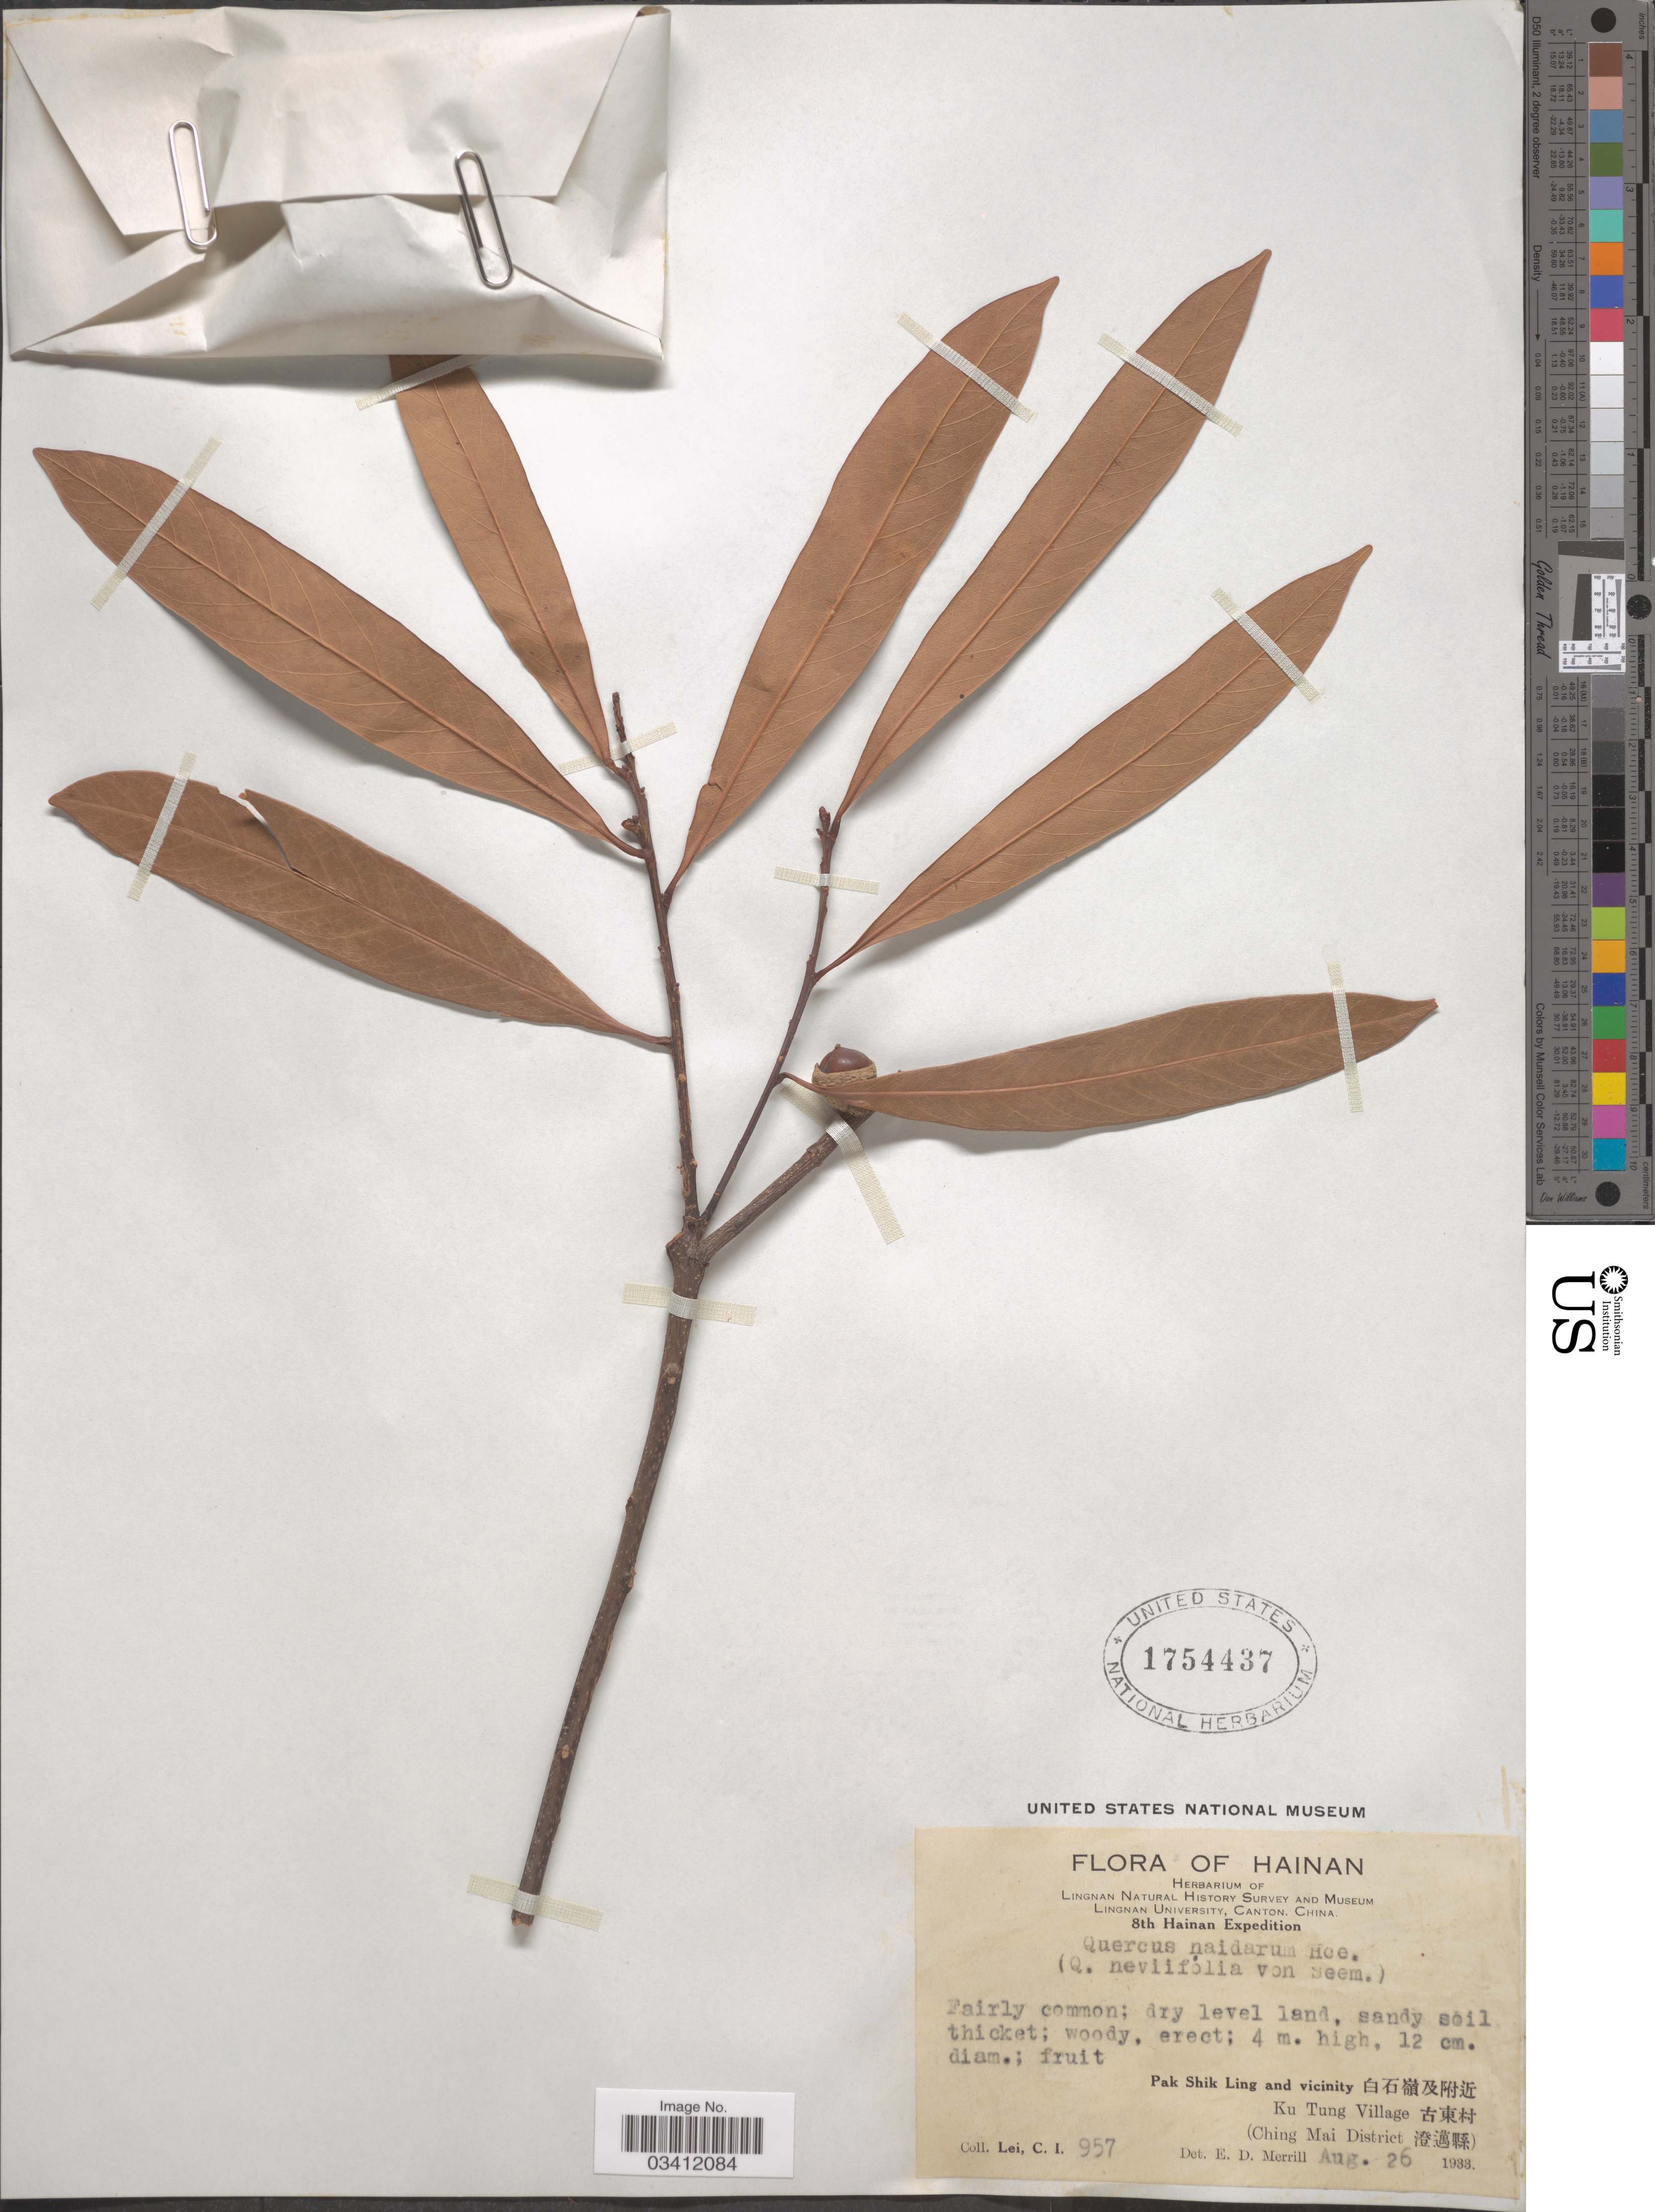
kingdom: Plantae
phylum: Tracheophyta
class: Magnoliopsida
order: Fagales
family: Fagaceae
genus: Quercus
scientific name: Quercus naiadarum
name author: Hance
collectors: C. I. Lei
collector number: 957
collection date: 1933-08-26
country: China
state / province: Hainan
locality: Pak Shik Ling and vicinity X. Ku Tung Village X. (Ching Mai District X).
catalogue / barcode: US 1754437